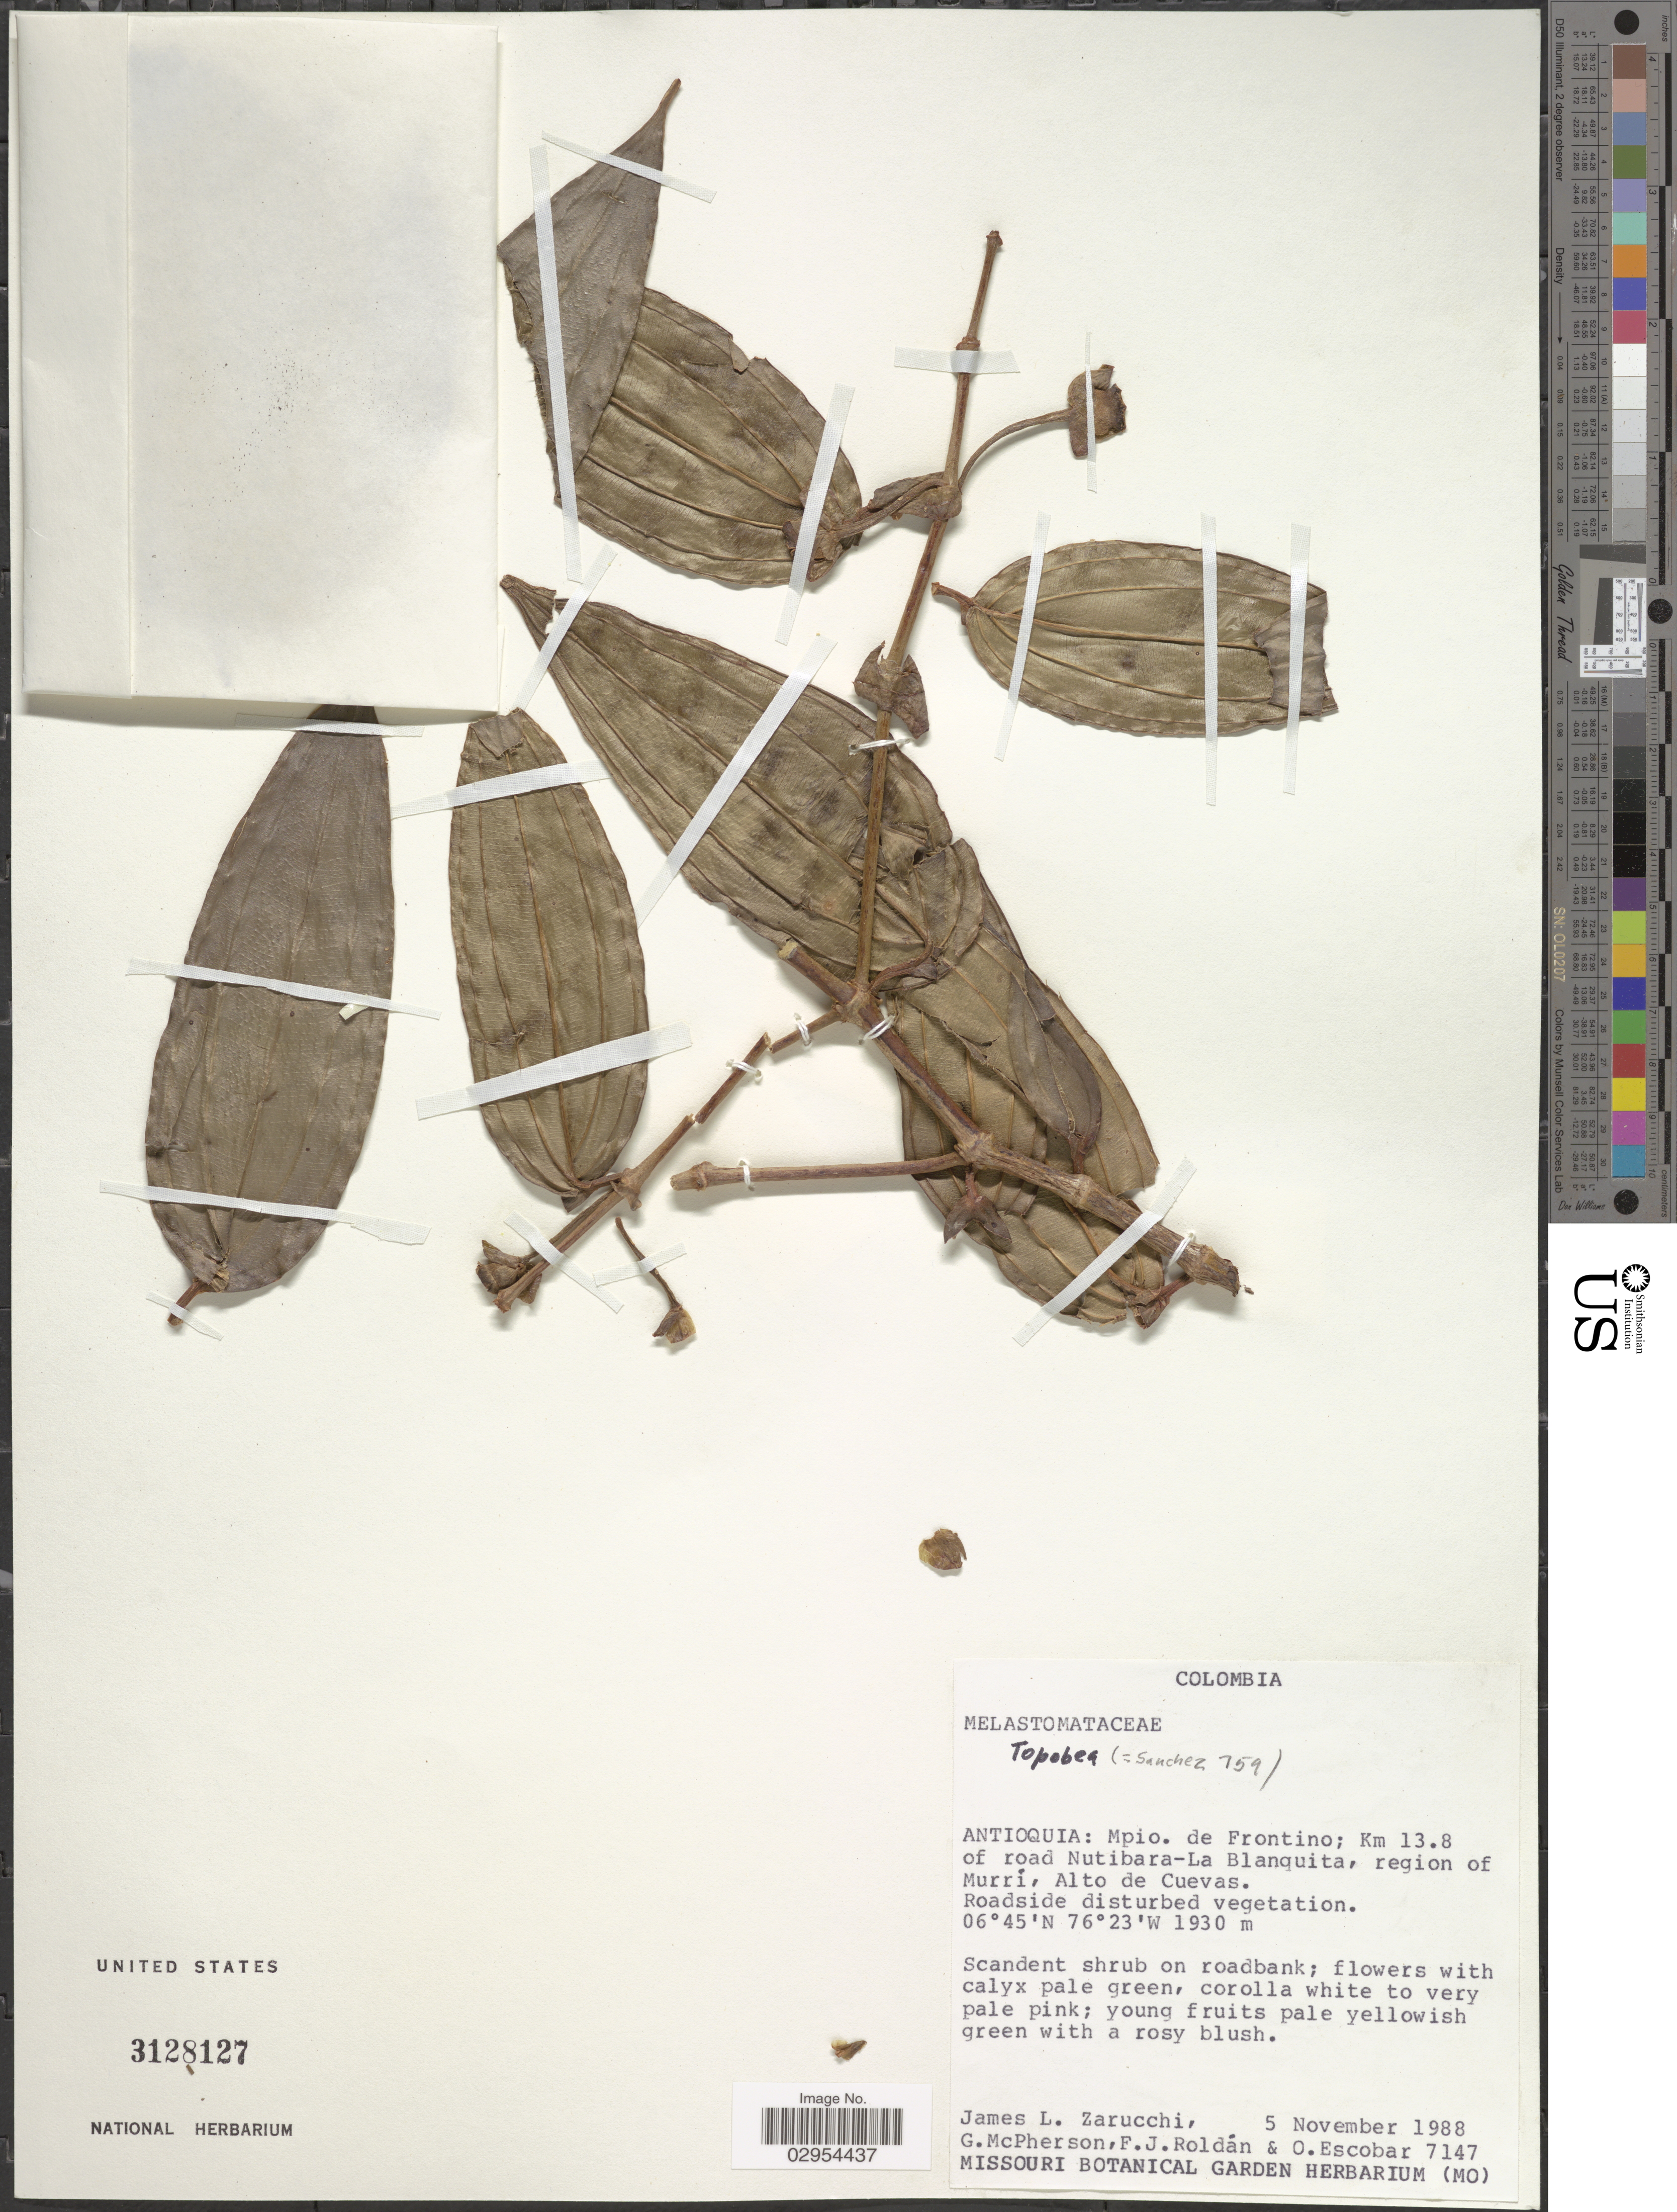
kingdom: Plantae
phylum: Tracheophyta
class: Magnoliopsida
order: Myrtales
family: Melastomataceae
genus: Topobea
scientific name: Topobea sp.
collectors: J. L. Zarucchi, G. McPherson, F. J. Roldán & O. Escobar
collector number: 7147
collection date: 1988-11-05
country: Colombia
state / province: Antioquia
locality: Mpio. de Frontino; Km 13.8 of road Nutibara-La Blanquita, region of Murri, Alto de Cuevas.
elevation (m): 1930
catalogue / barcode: US 3128127